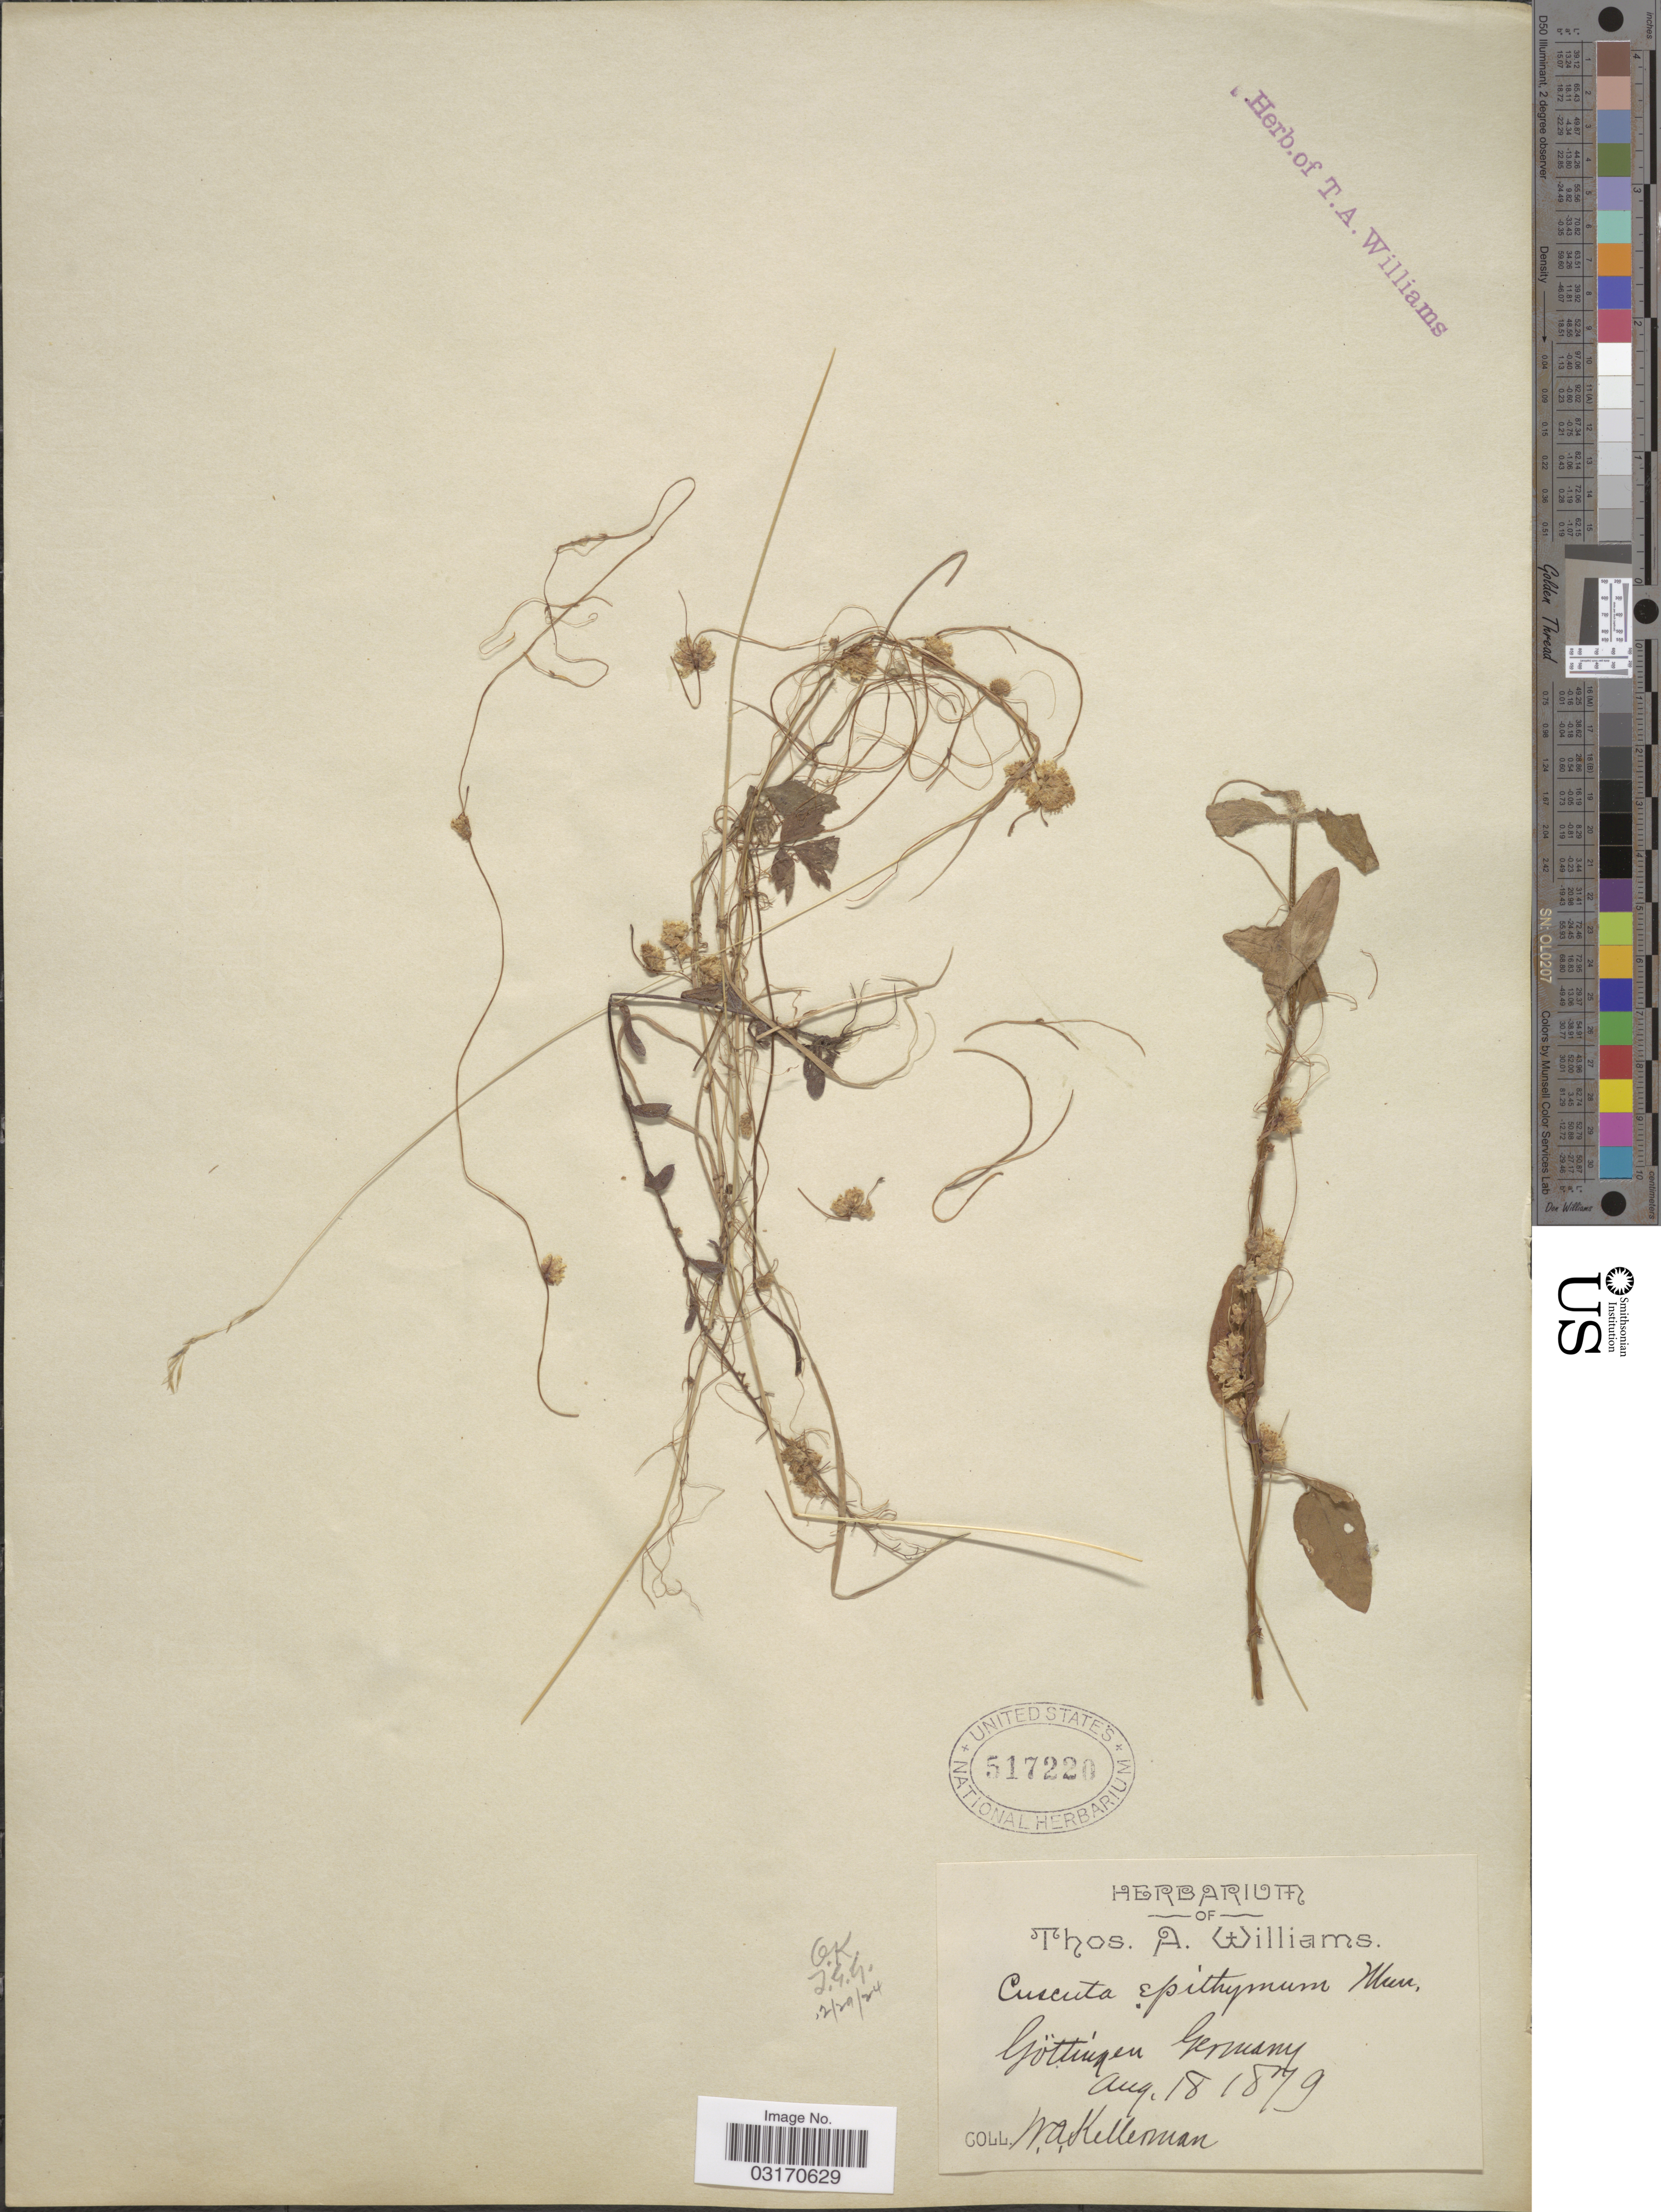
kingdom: Plantae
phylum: Tracheophyta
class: Magnoliopsida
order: Solanales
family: Convolvulaceae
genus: Cuscuta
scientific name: Cuscuta epithymum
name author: Murray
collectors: W. Kellerman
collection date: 1879-08-18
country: Germany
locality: Göttingen.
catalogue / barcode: US 517220